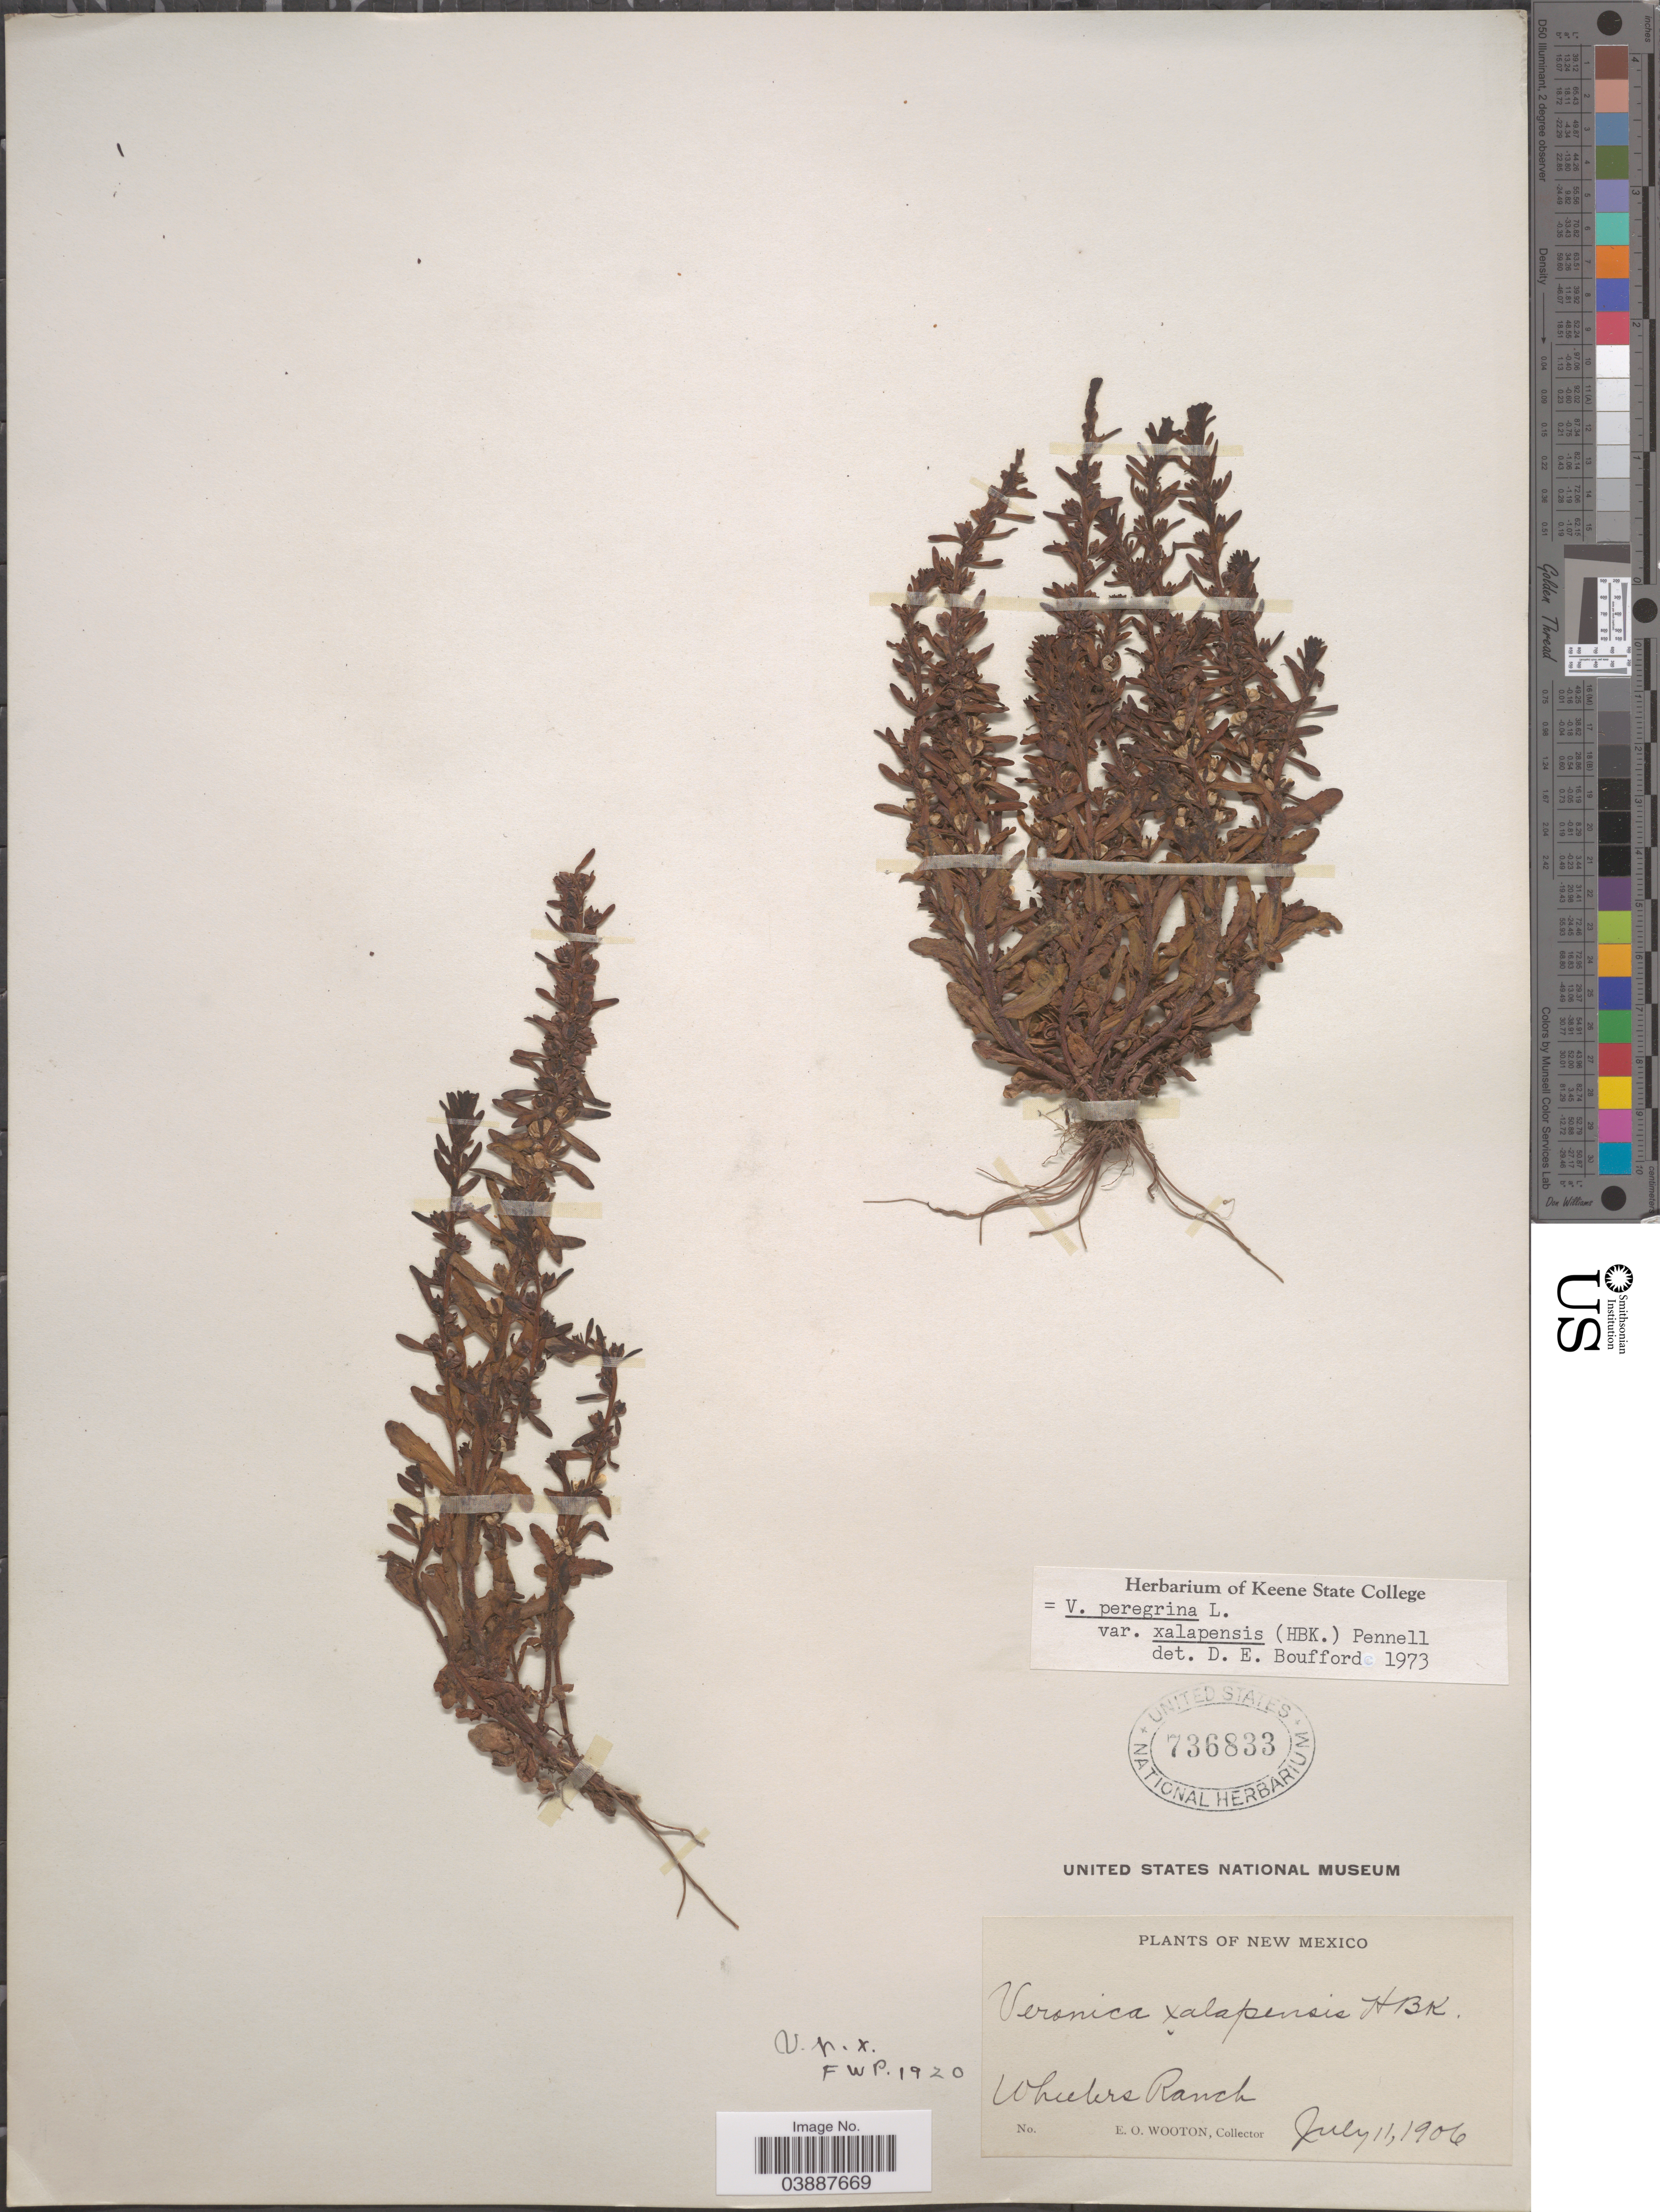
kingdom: Plantae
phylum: Tracheophyta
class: Magnoliopsida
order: Lamiales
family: Plantaginaceae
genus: Veronica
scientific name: Veronica peregrina var. xalapensis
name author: Kunth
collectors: E. O. Wooton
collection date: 1906-07-11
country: United States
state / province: New Mexico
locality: Wheelers Ranch.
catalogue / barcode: US 736833